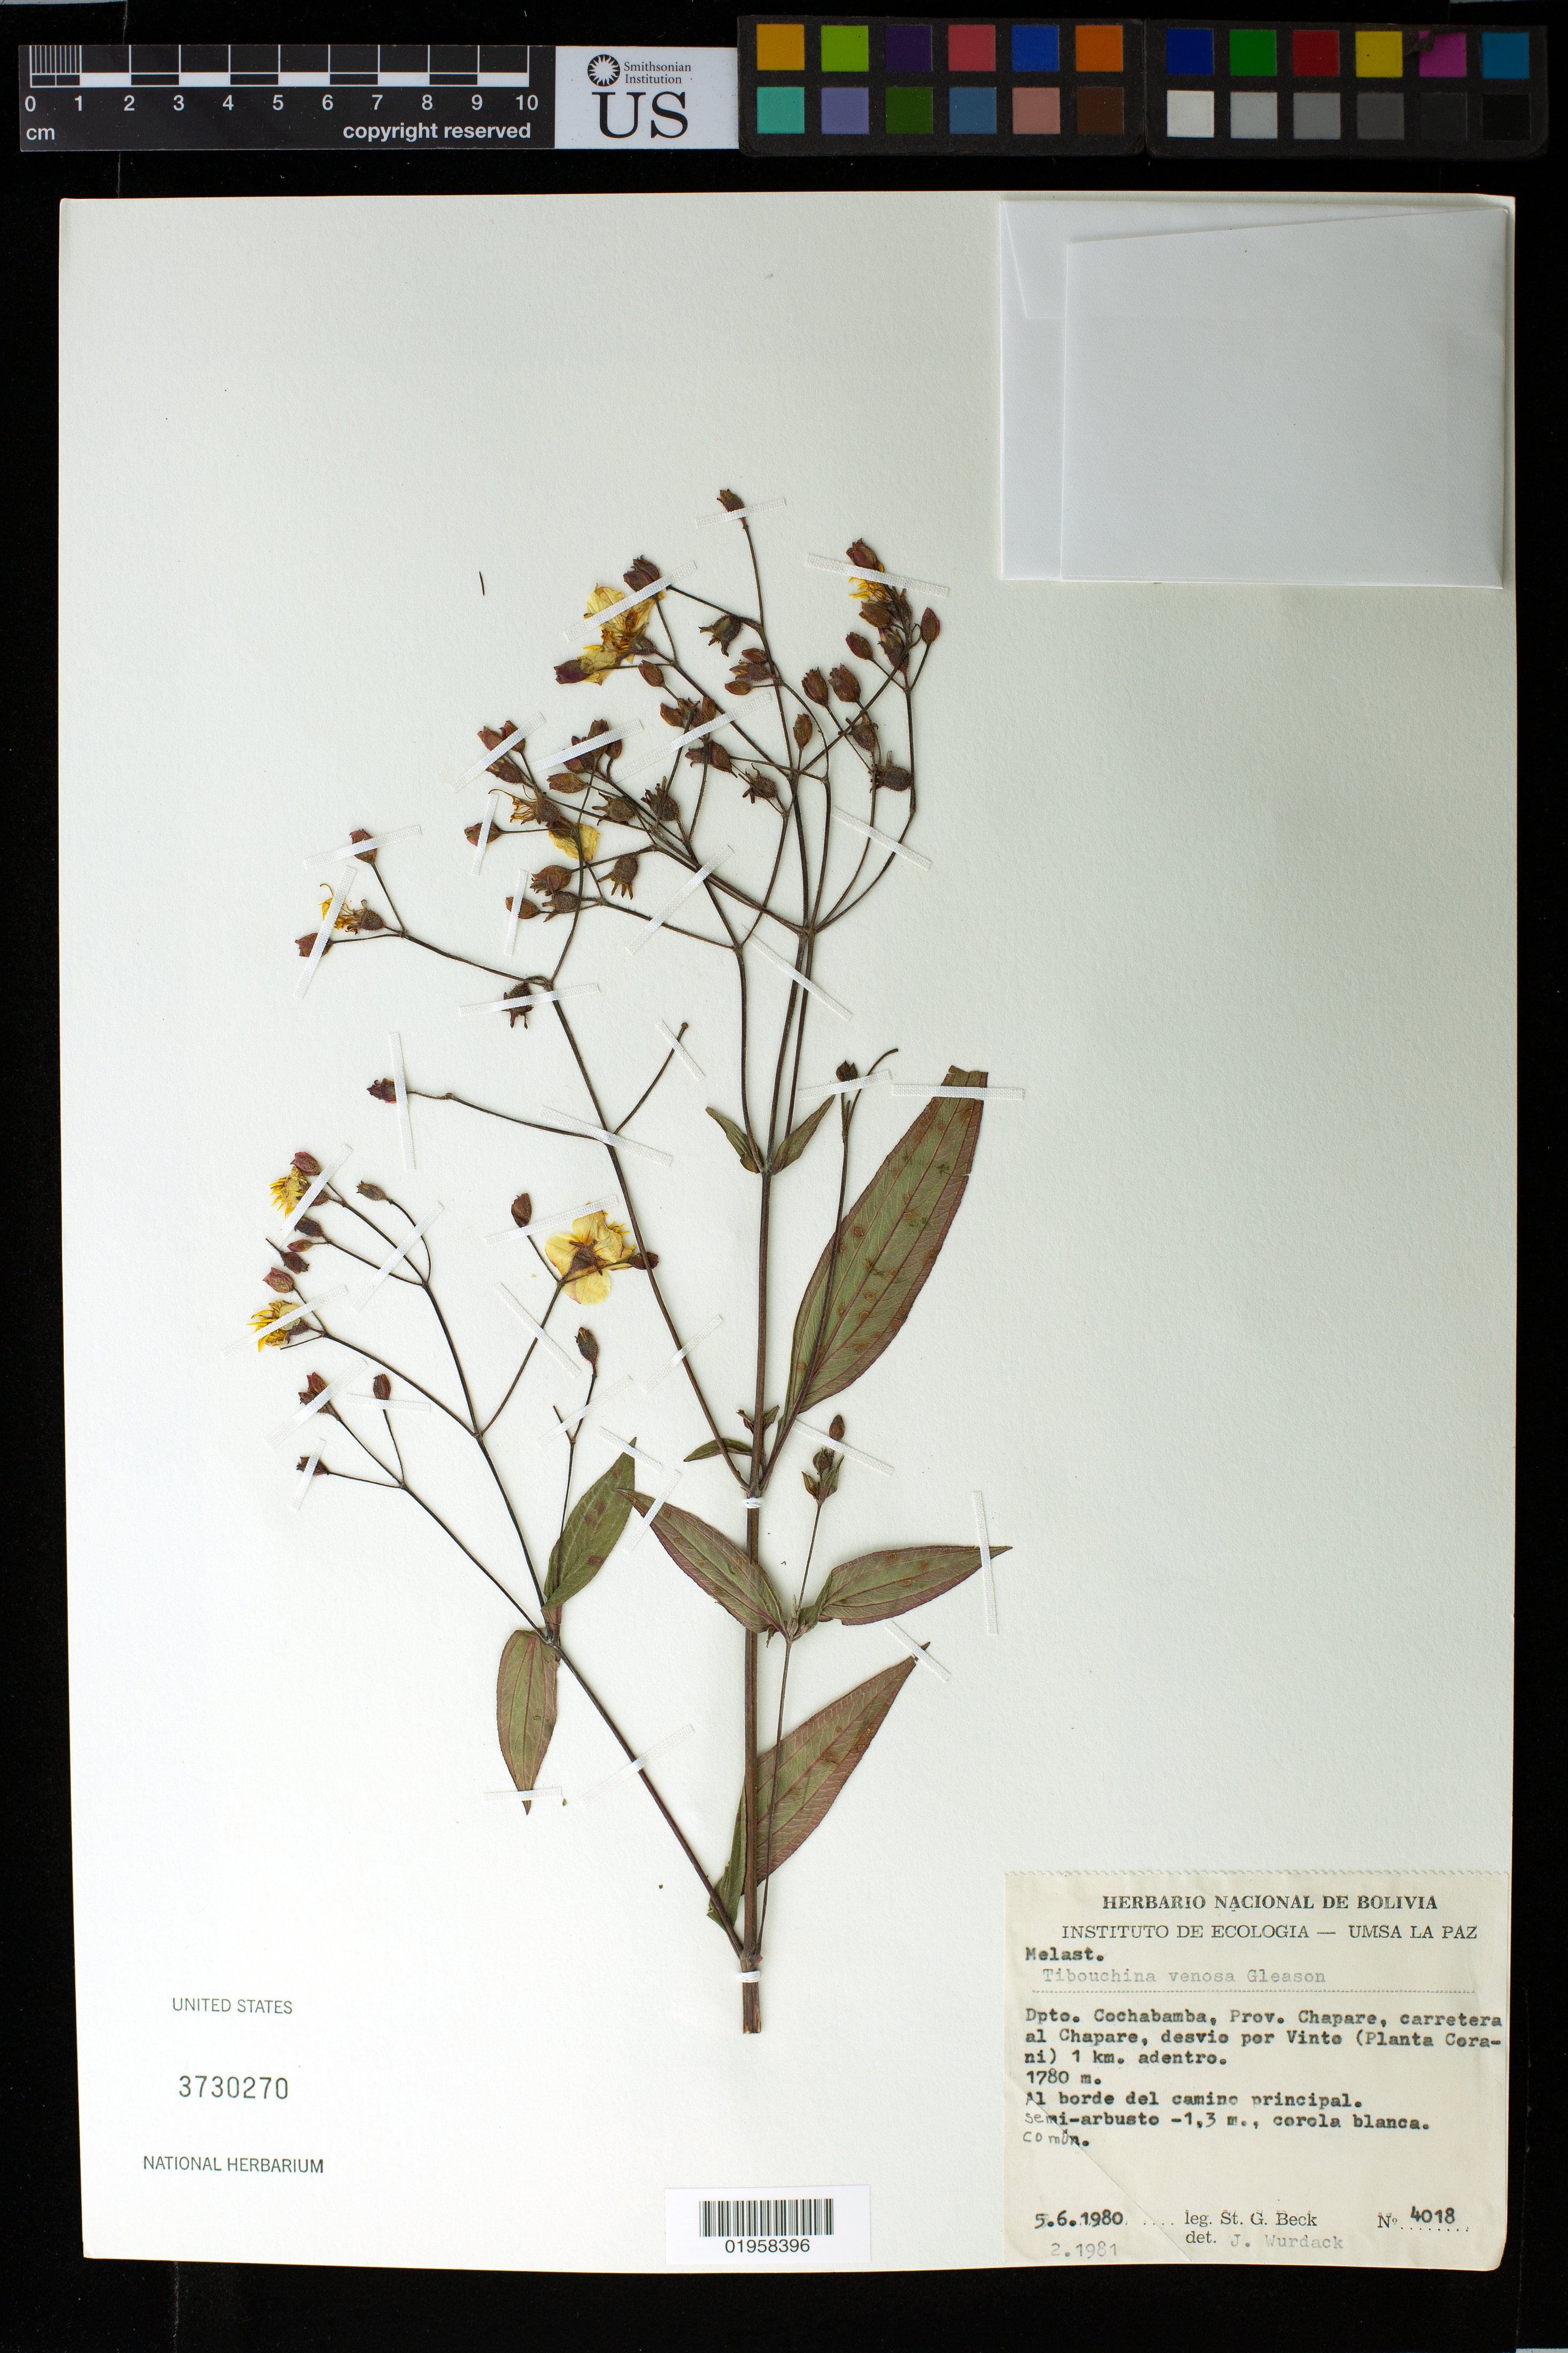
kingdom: Plantae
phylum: Tracheophyta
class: Magnoliopsida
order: Myrtales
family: Melastomataceae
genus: Chaetogastra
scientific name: Chaetogastra venosa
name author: (Gleason) P.J.F. Guim. & Michelang.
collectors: S. G. Beck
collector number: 4018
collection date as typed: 5.6.1980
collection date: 1980-06-05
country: Bolivia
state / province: Cochabamba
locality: Prov. Chapare, carretera al Chapare, desvio por Vinte (Planta Cerani), 1 km adentro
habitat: Al borde del camino principal. Común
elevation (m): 1780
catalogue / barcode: US 3730270